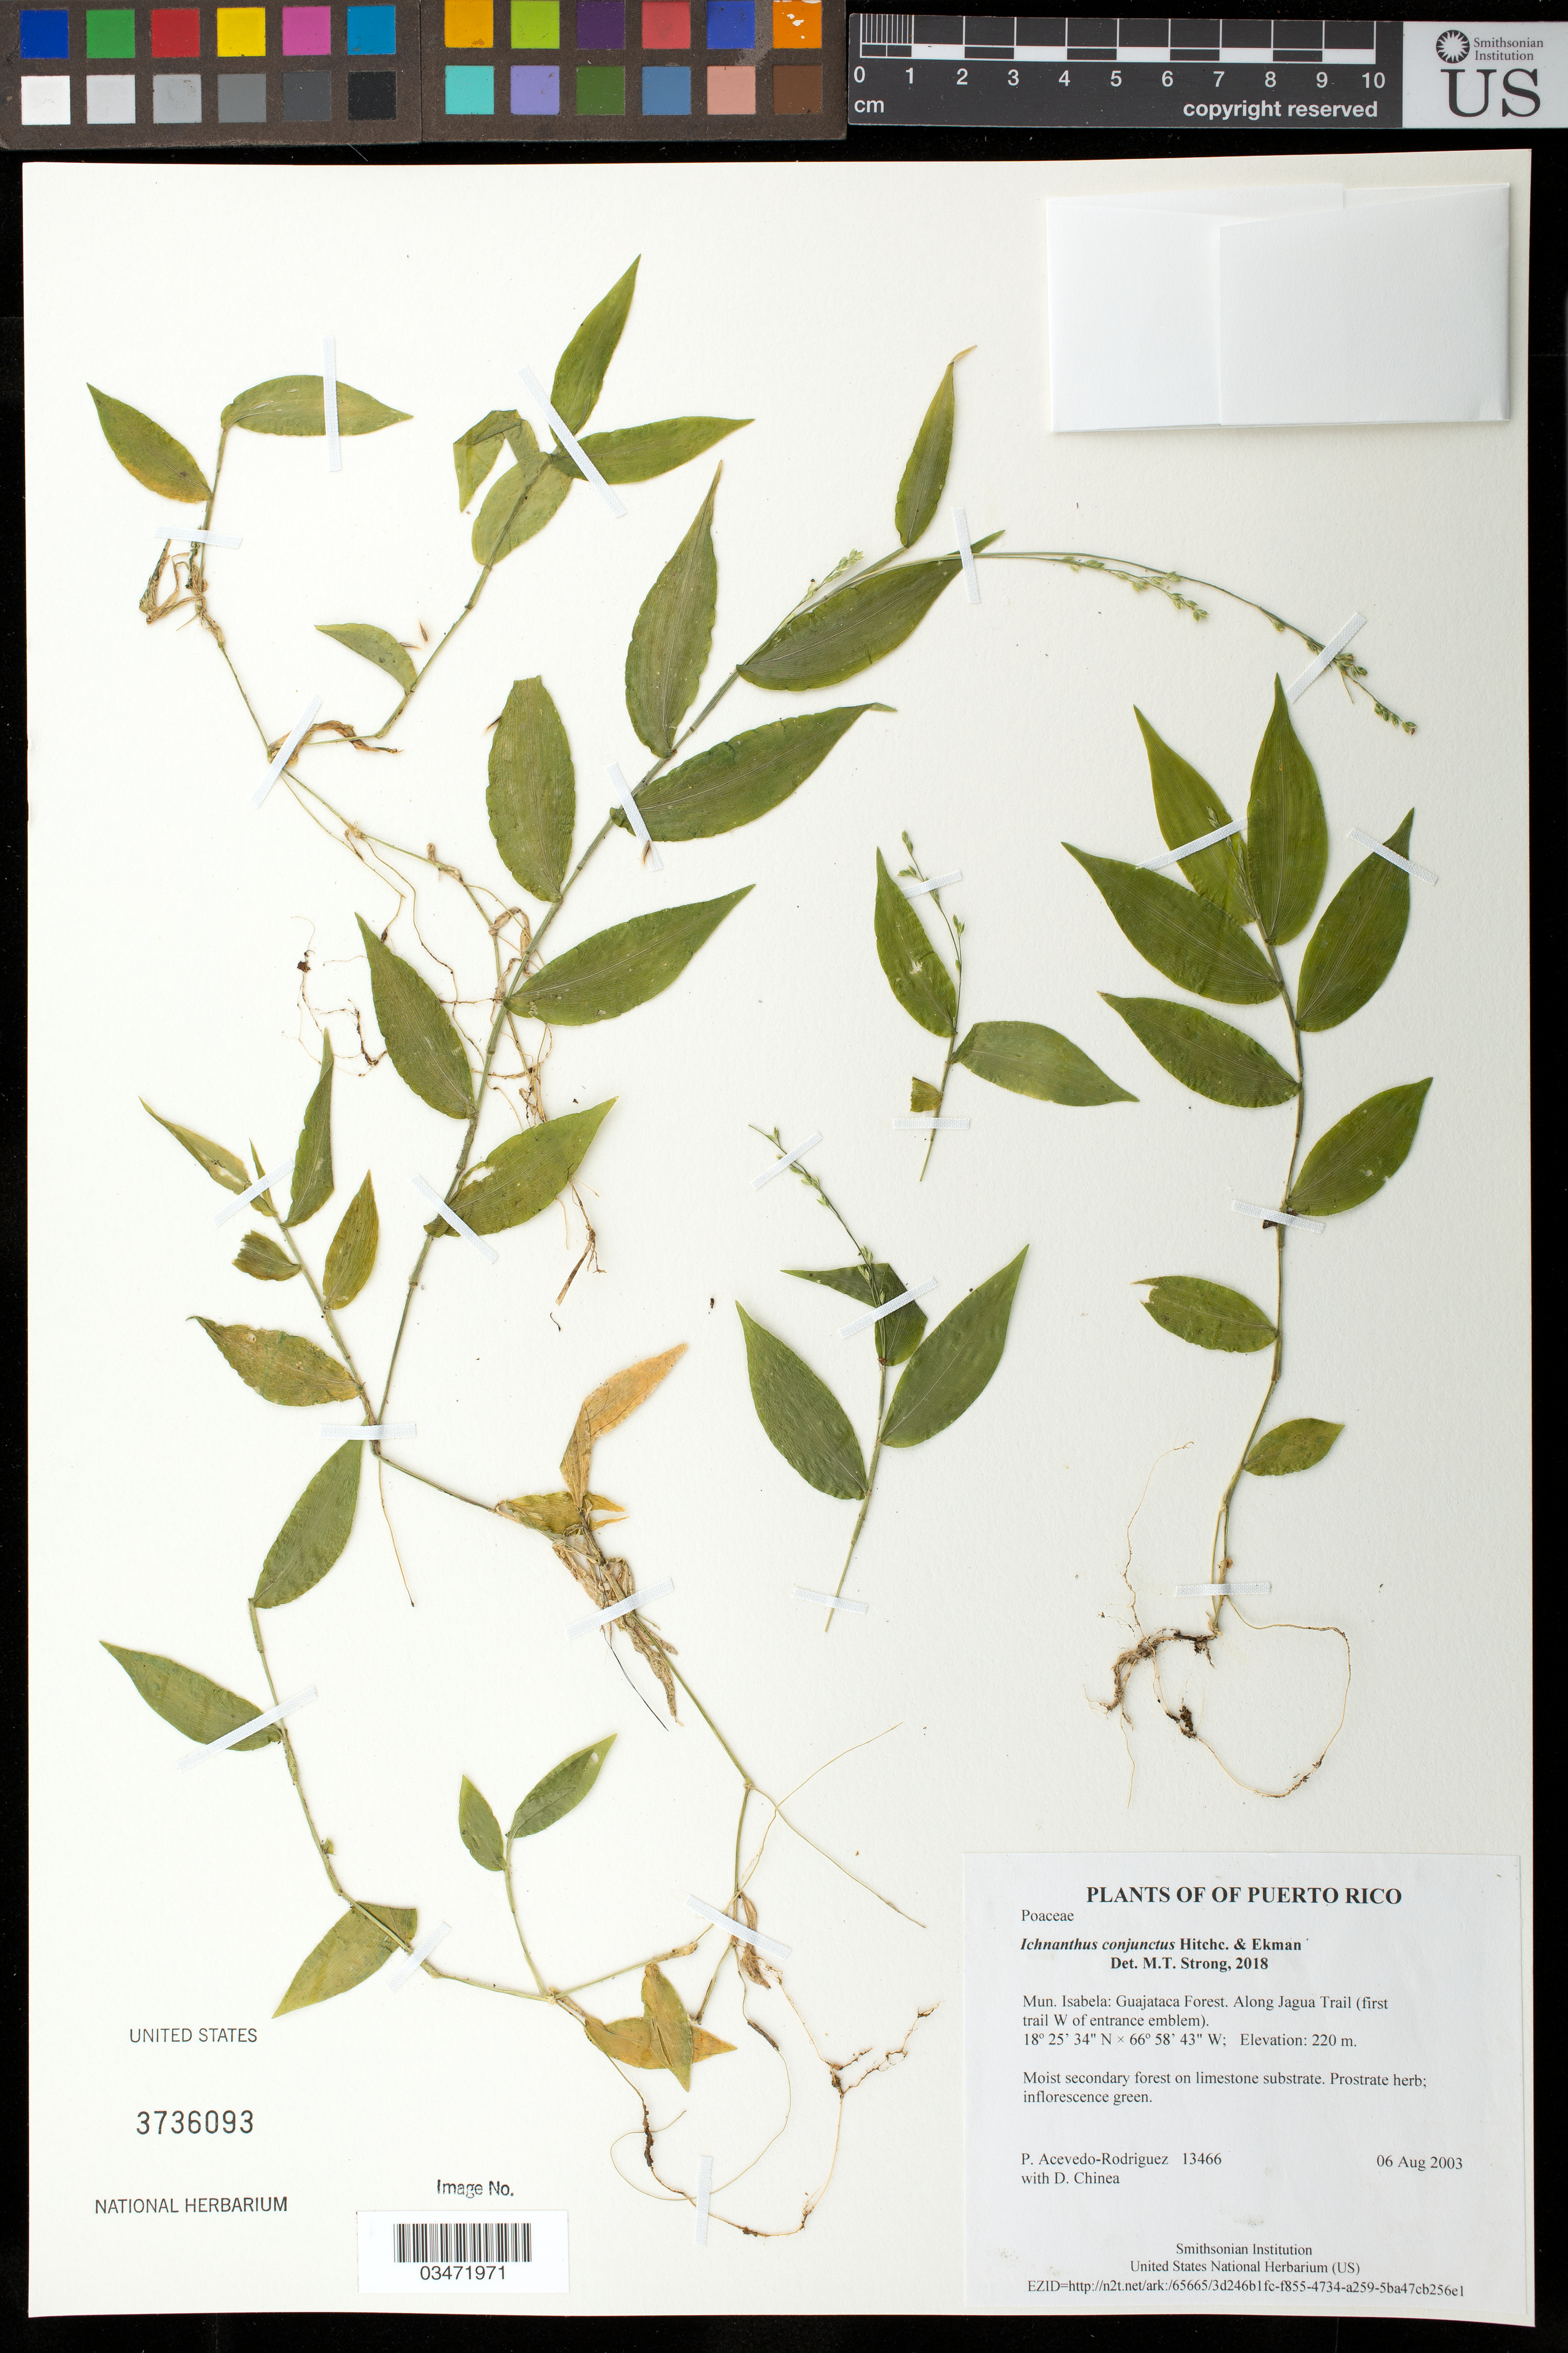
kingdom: Plantae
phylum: Tracheophyta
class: Liliopsida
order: Poales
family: Poaceae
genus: Oedochloa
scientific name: Oedochloa mayarensis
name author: (C. Wright) Silva C. & R.P. Oliveira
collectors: P. Acevedo-Rodr. & D. Chinea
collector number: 13466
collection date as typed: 06 Aug 2003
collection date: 2003-08-06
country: Puerto Rico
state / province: Isabela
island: Puerto Rico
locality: Mun. Isabela: Guajataca Forest. Along Jagua Trail (first trail W of entrance emblem).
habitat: Moist secondary forest on limestone substrate.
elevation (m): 220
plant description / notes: US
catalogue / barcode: US 3736093